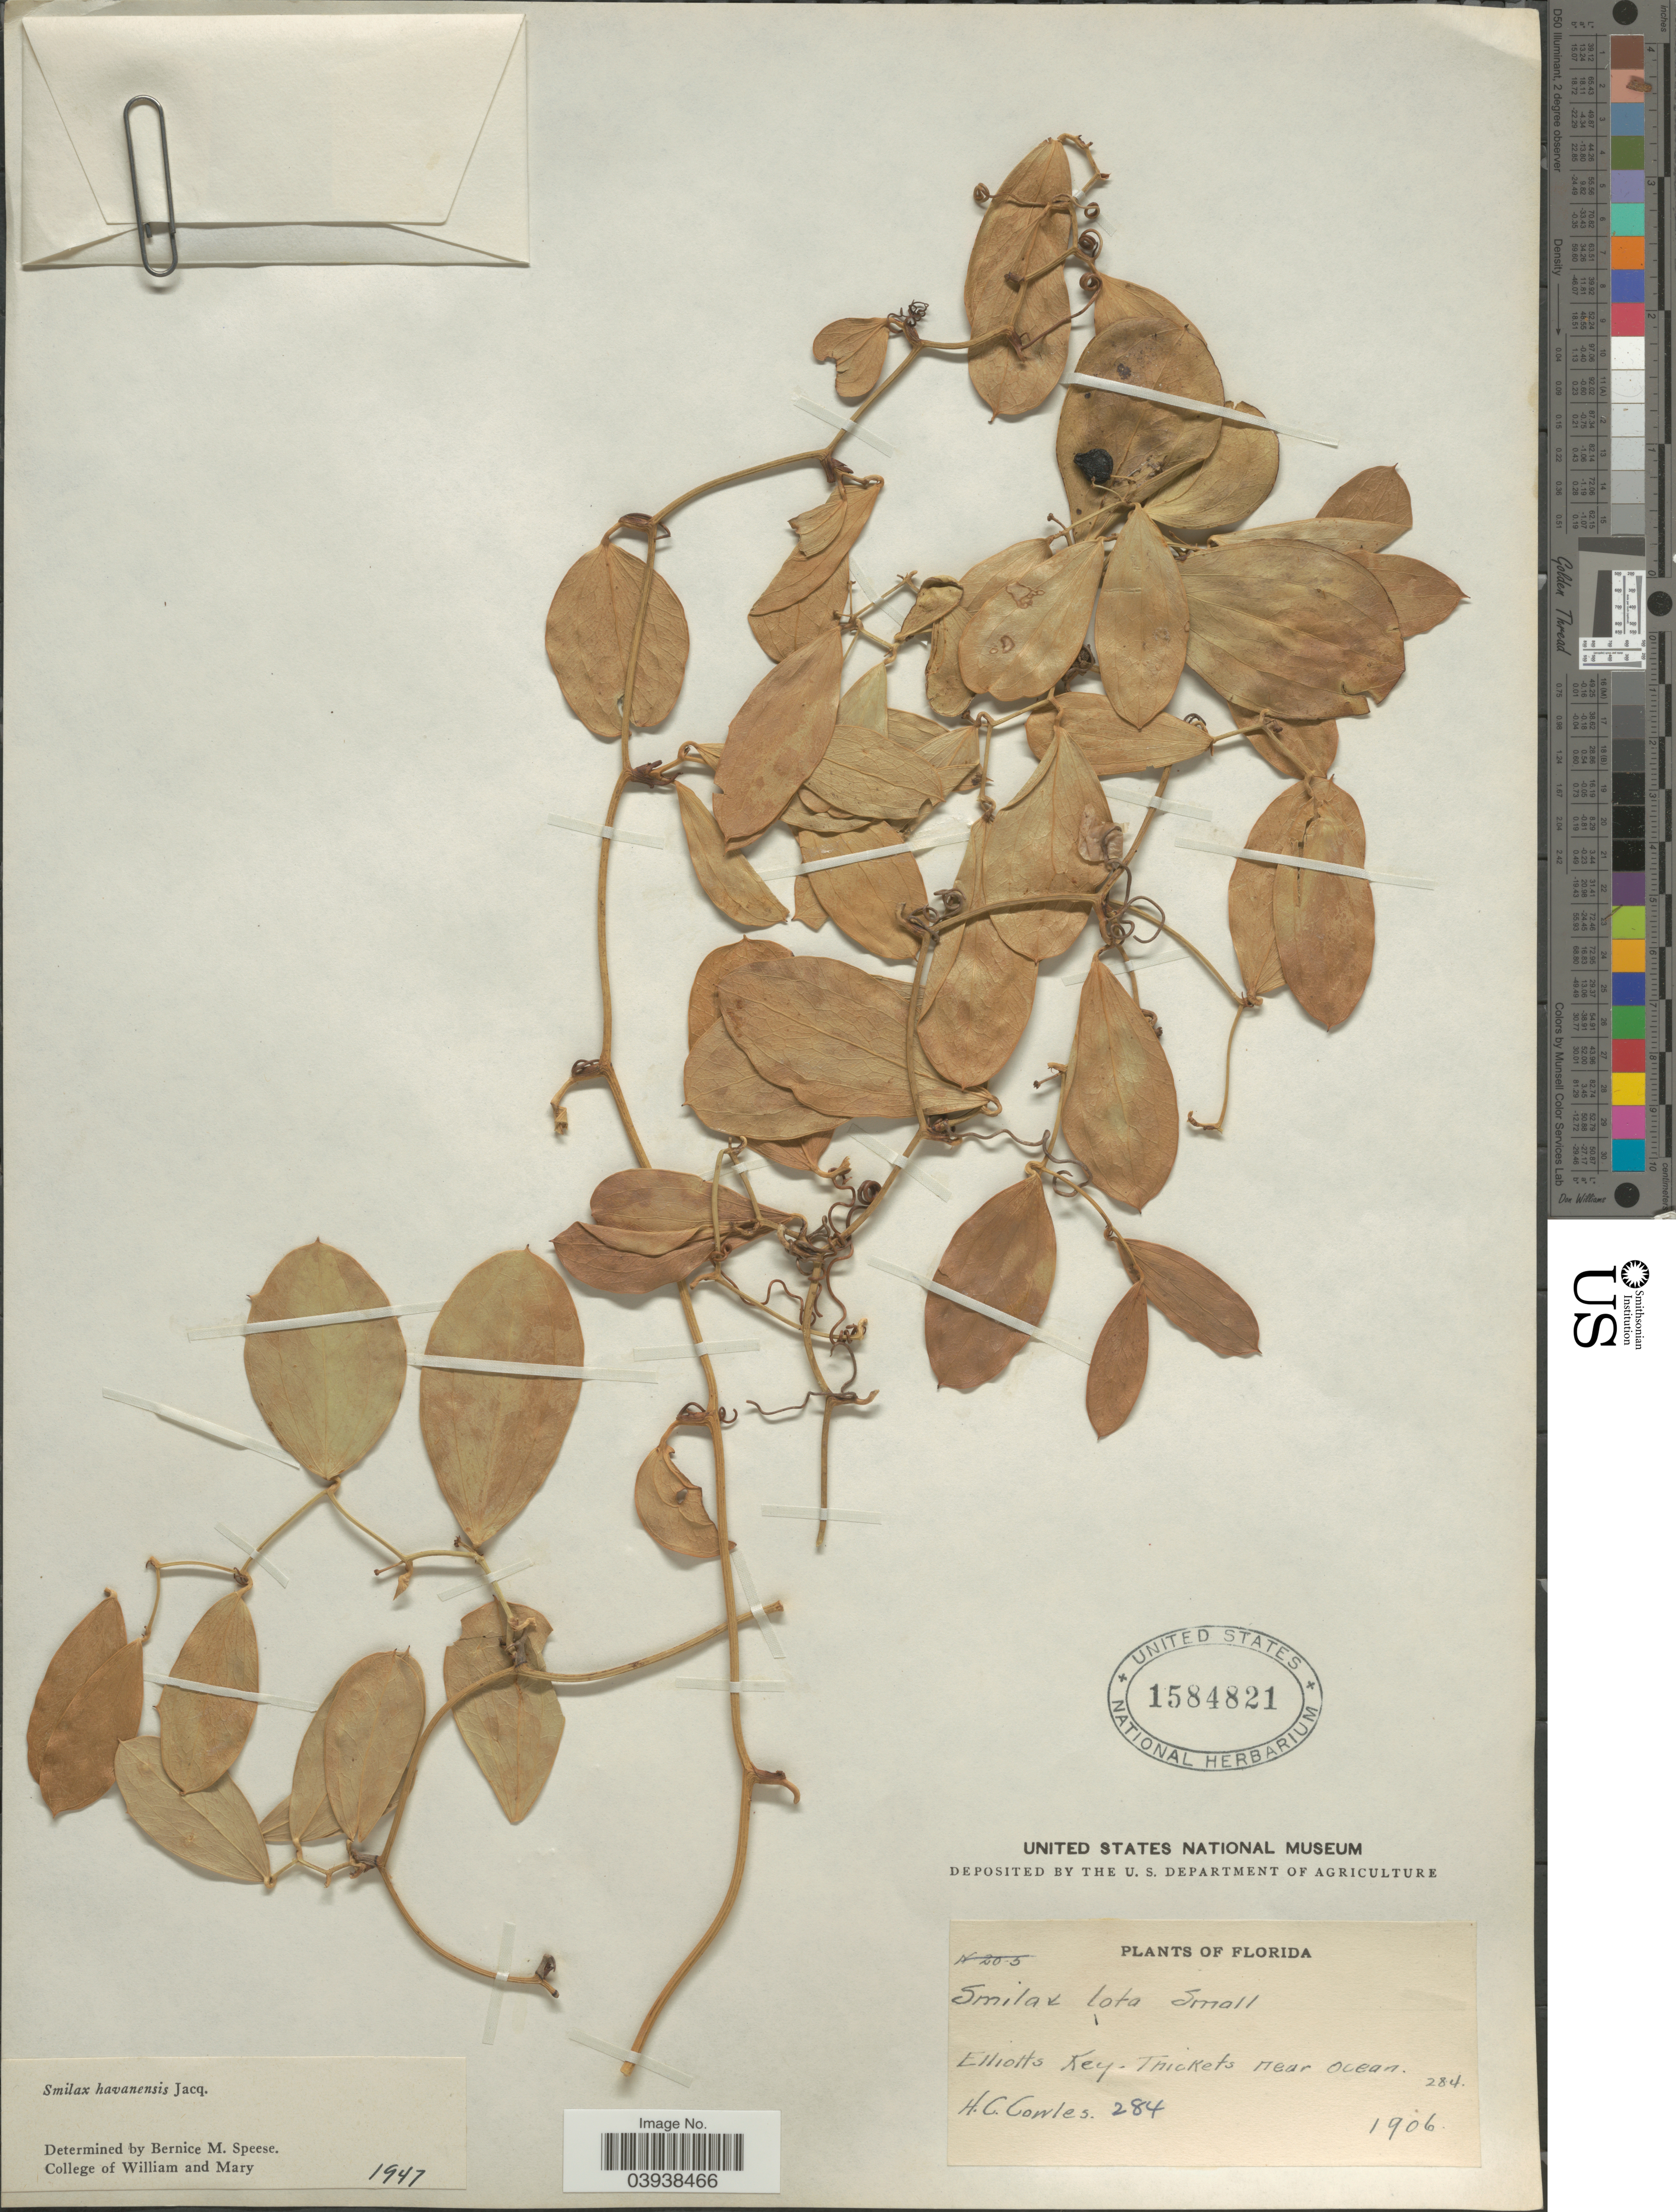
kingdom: Plantae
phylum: Tracheophyta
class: Liliopsida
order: Liliales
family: Smilacaceae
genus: Smilax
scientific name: Smilax havanensis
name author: Jacq.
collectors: H. Cowles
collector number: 284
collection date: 1906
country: United States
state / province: Florida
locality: Elliots Key - thickets near ocean.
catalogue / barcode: US 1584821